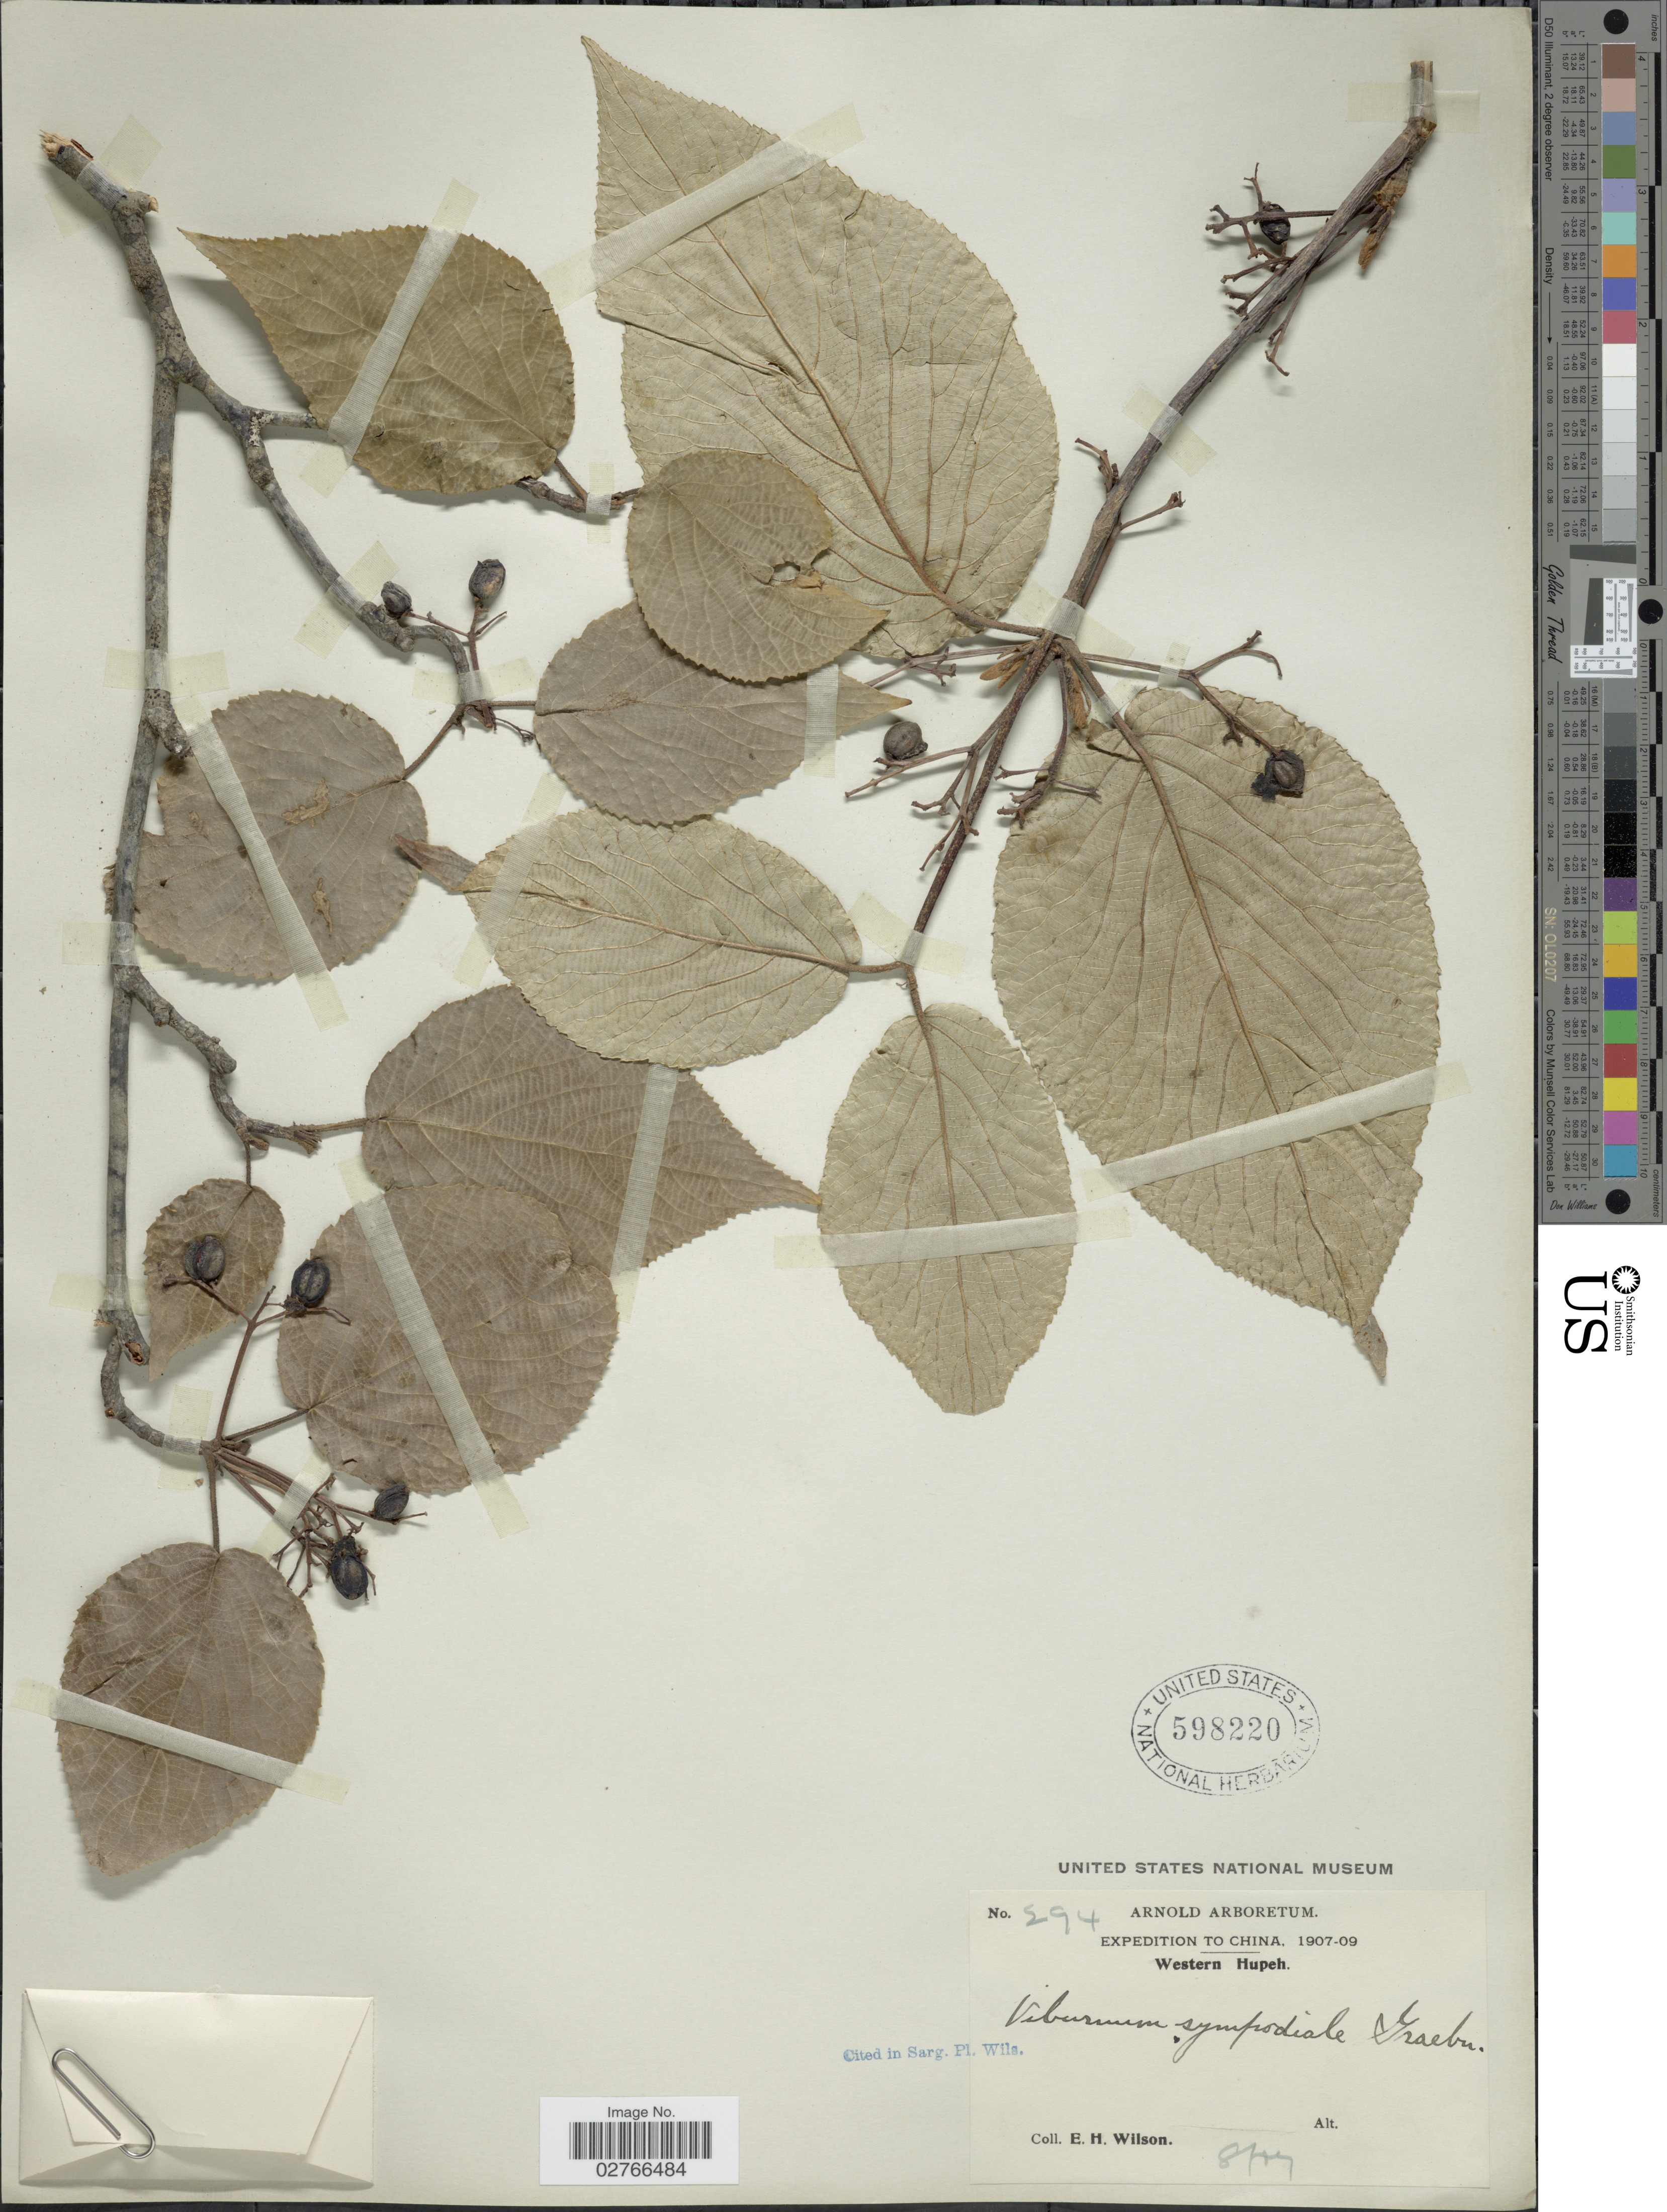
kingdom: Plantae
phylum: Tracheophyta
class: Magnoliopsida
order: Dipsacales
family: Viburnaceae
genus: Viburnum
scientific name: Viburnum sympodiale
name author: Graebn.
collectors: E. Wilson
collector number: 294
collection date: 1907-08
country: China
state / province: Hubei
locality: Western Hupeh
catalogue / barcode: US 598220